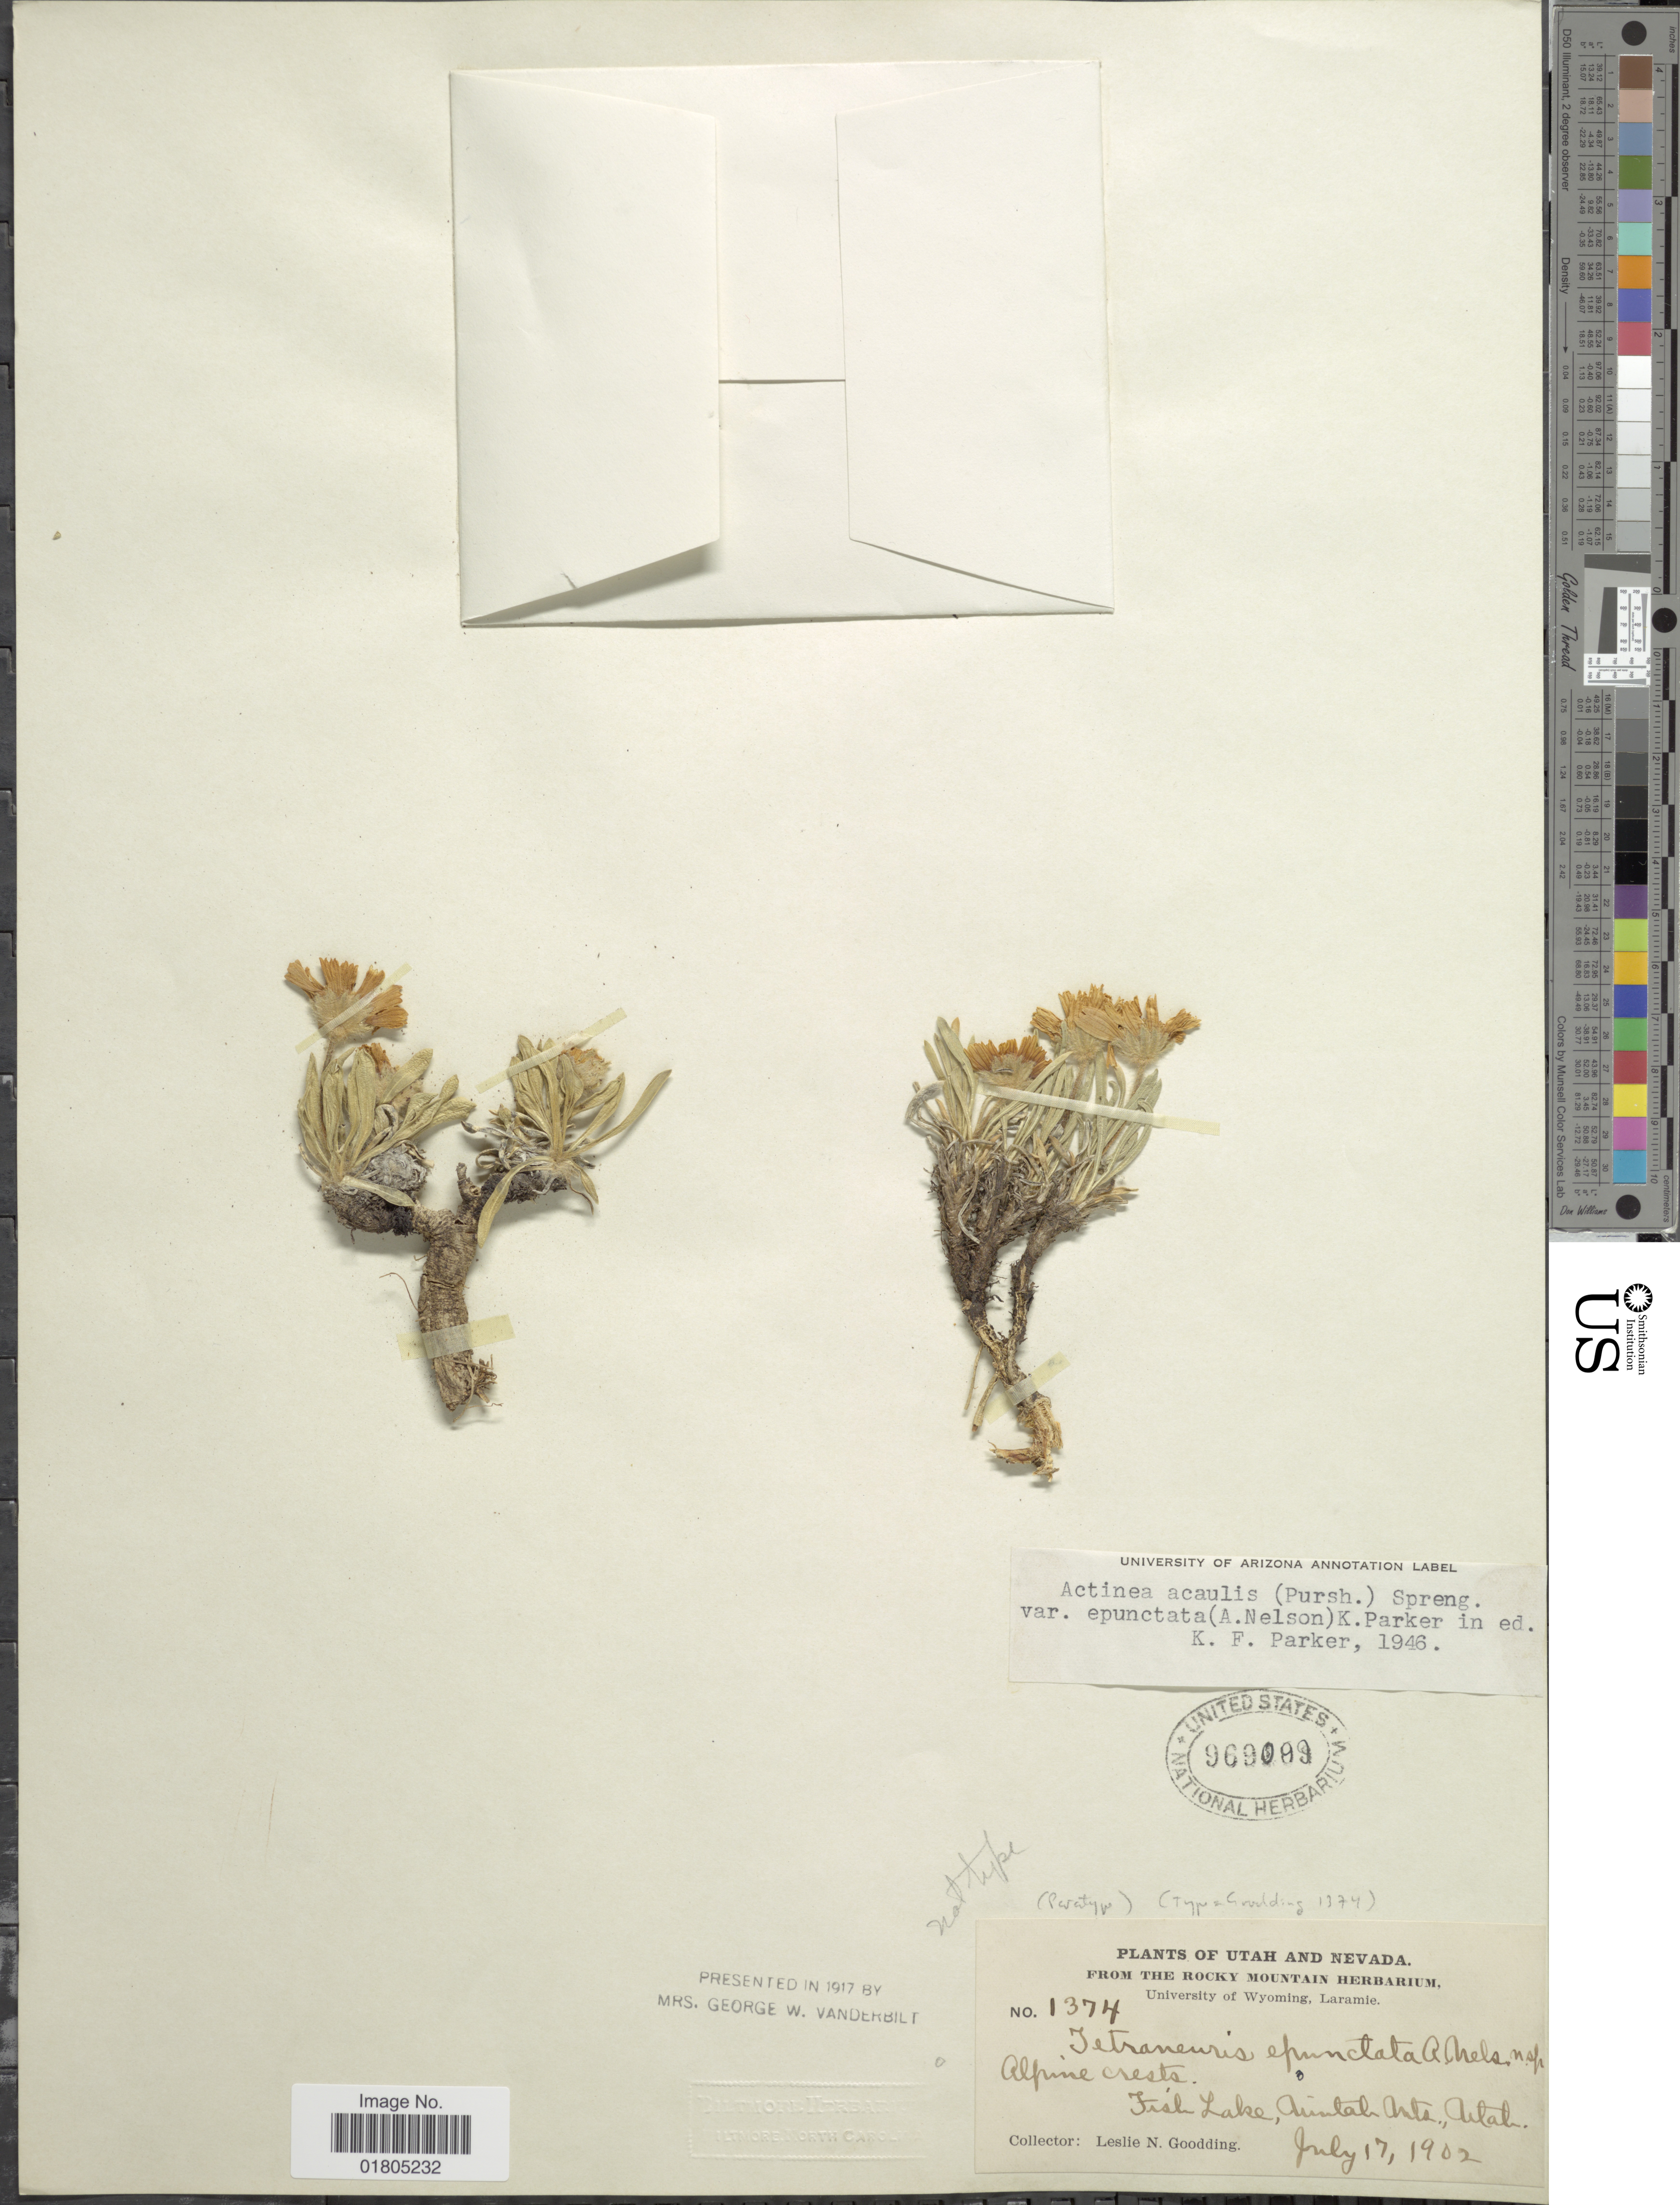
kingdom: Plantae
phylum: Tracheophyta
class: Magnoliopsida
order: Asterales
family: Asteraceae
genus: Actinea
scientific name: Actinea acaulis var. epunctata ( indet) ?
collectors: L. N. Goodding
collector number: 1374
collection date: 1902-07-17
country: United States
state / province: Utah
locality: Alpine crests, Fish Lake, Uintah Mts.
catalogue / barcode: US 969099